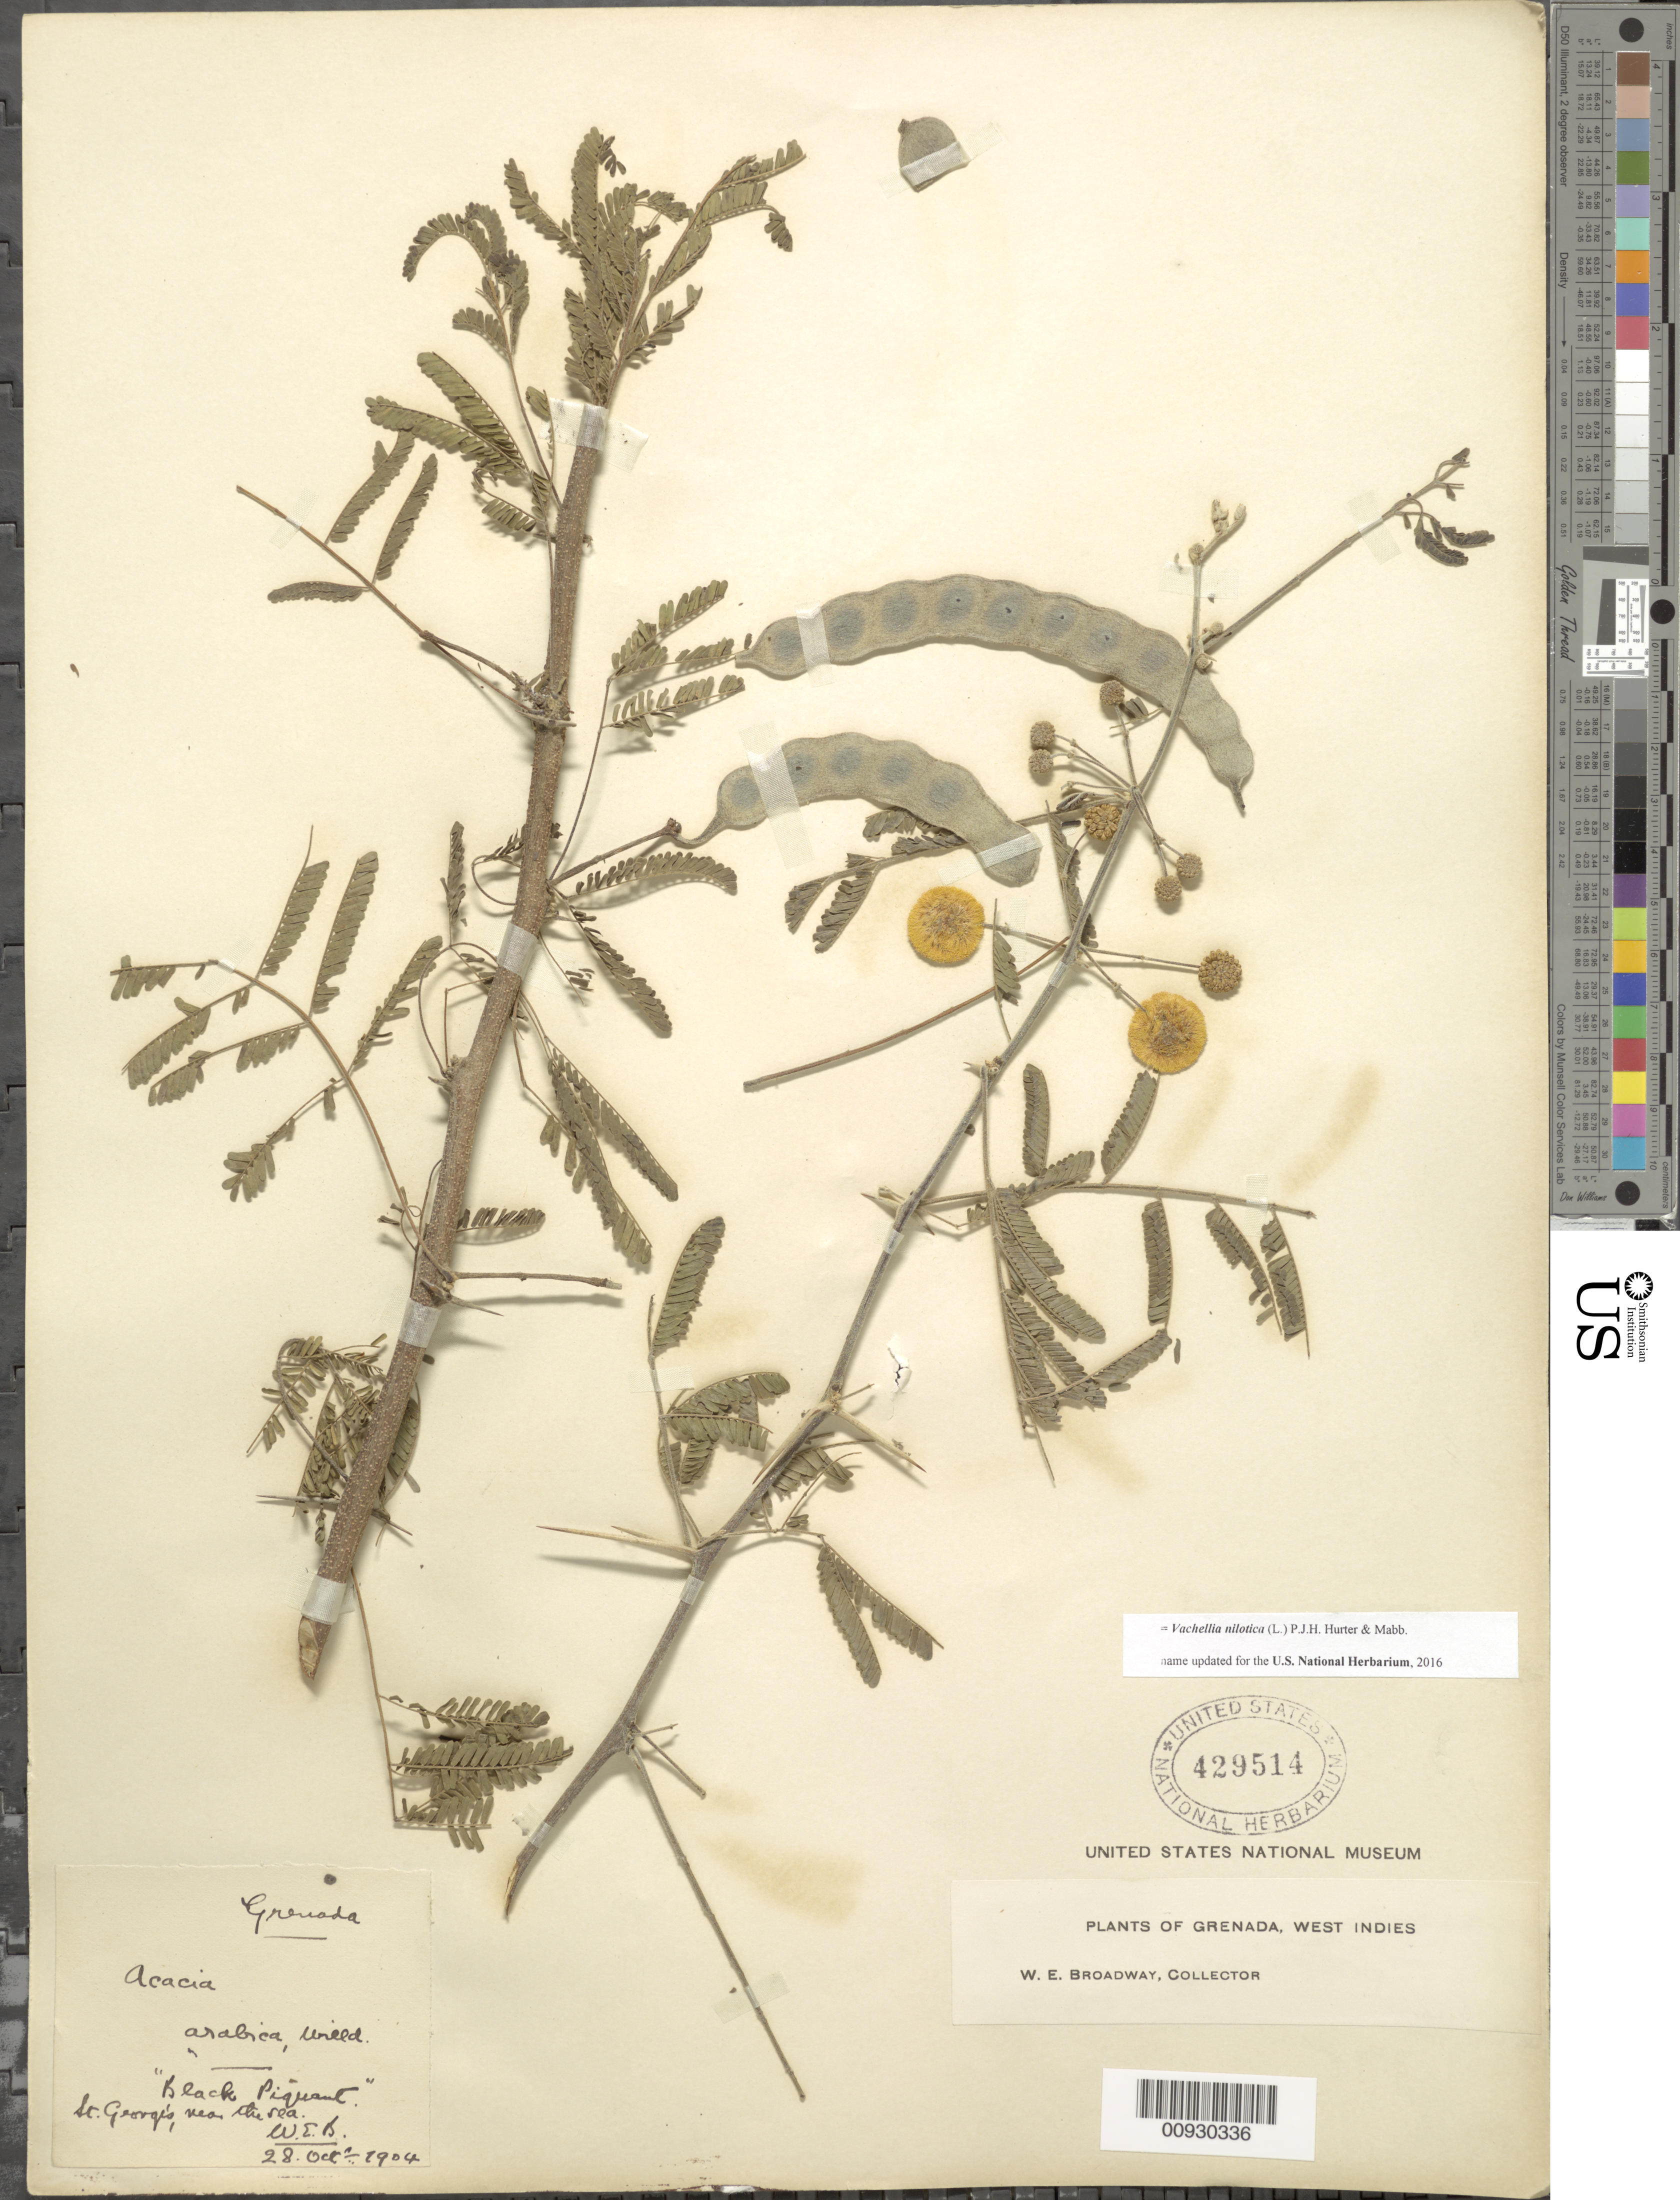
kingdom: Plantae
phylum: Tracheophyta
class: Magnoliopsida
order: Fabales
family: Fabaceae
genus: Vachellia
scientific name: Vachellia nilotica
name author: (L.) P.J.H. Hurter & Mabb.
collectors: W. E. Broadway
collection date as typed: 28 Oct 1904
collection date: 1904-10-28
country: Grenada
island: Grenada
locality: St. George's near the sea.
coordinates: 0 N, 0 E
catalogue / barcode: US 429514